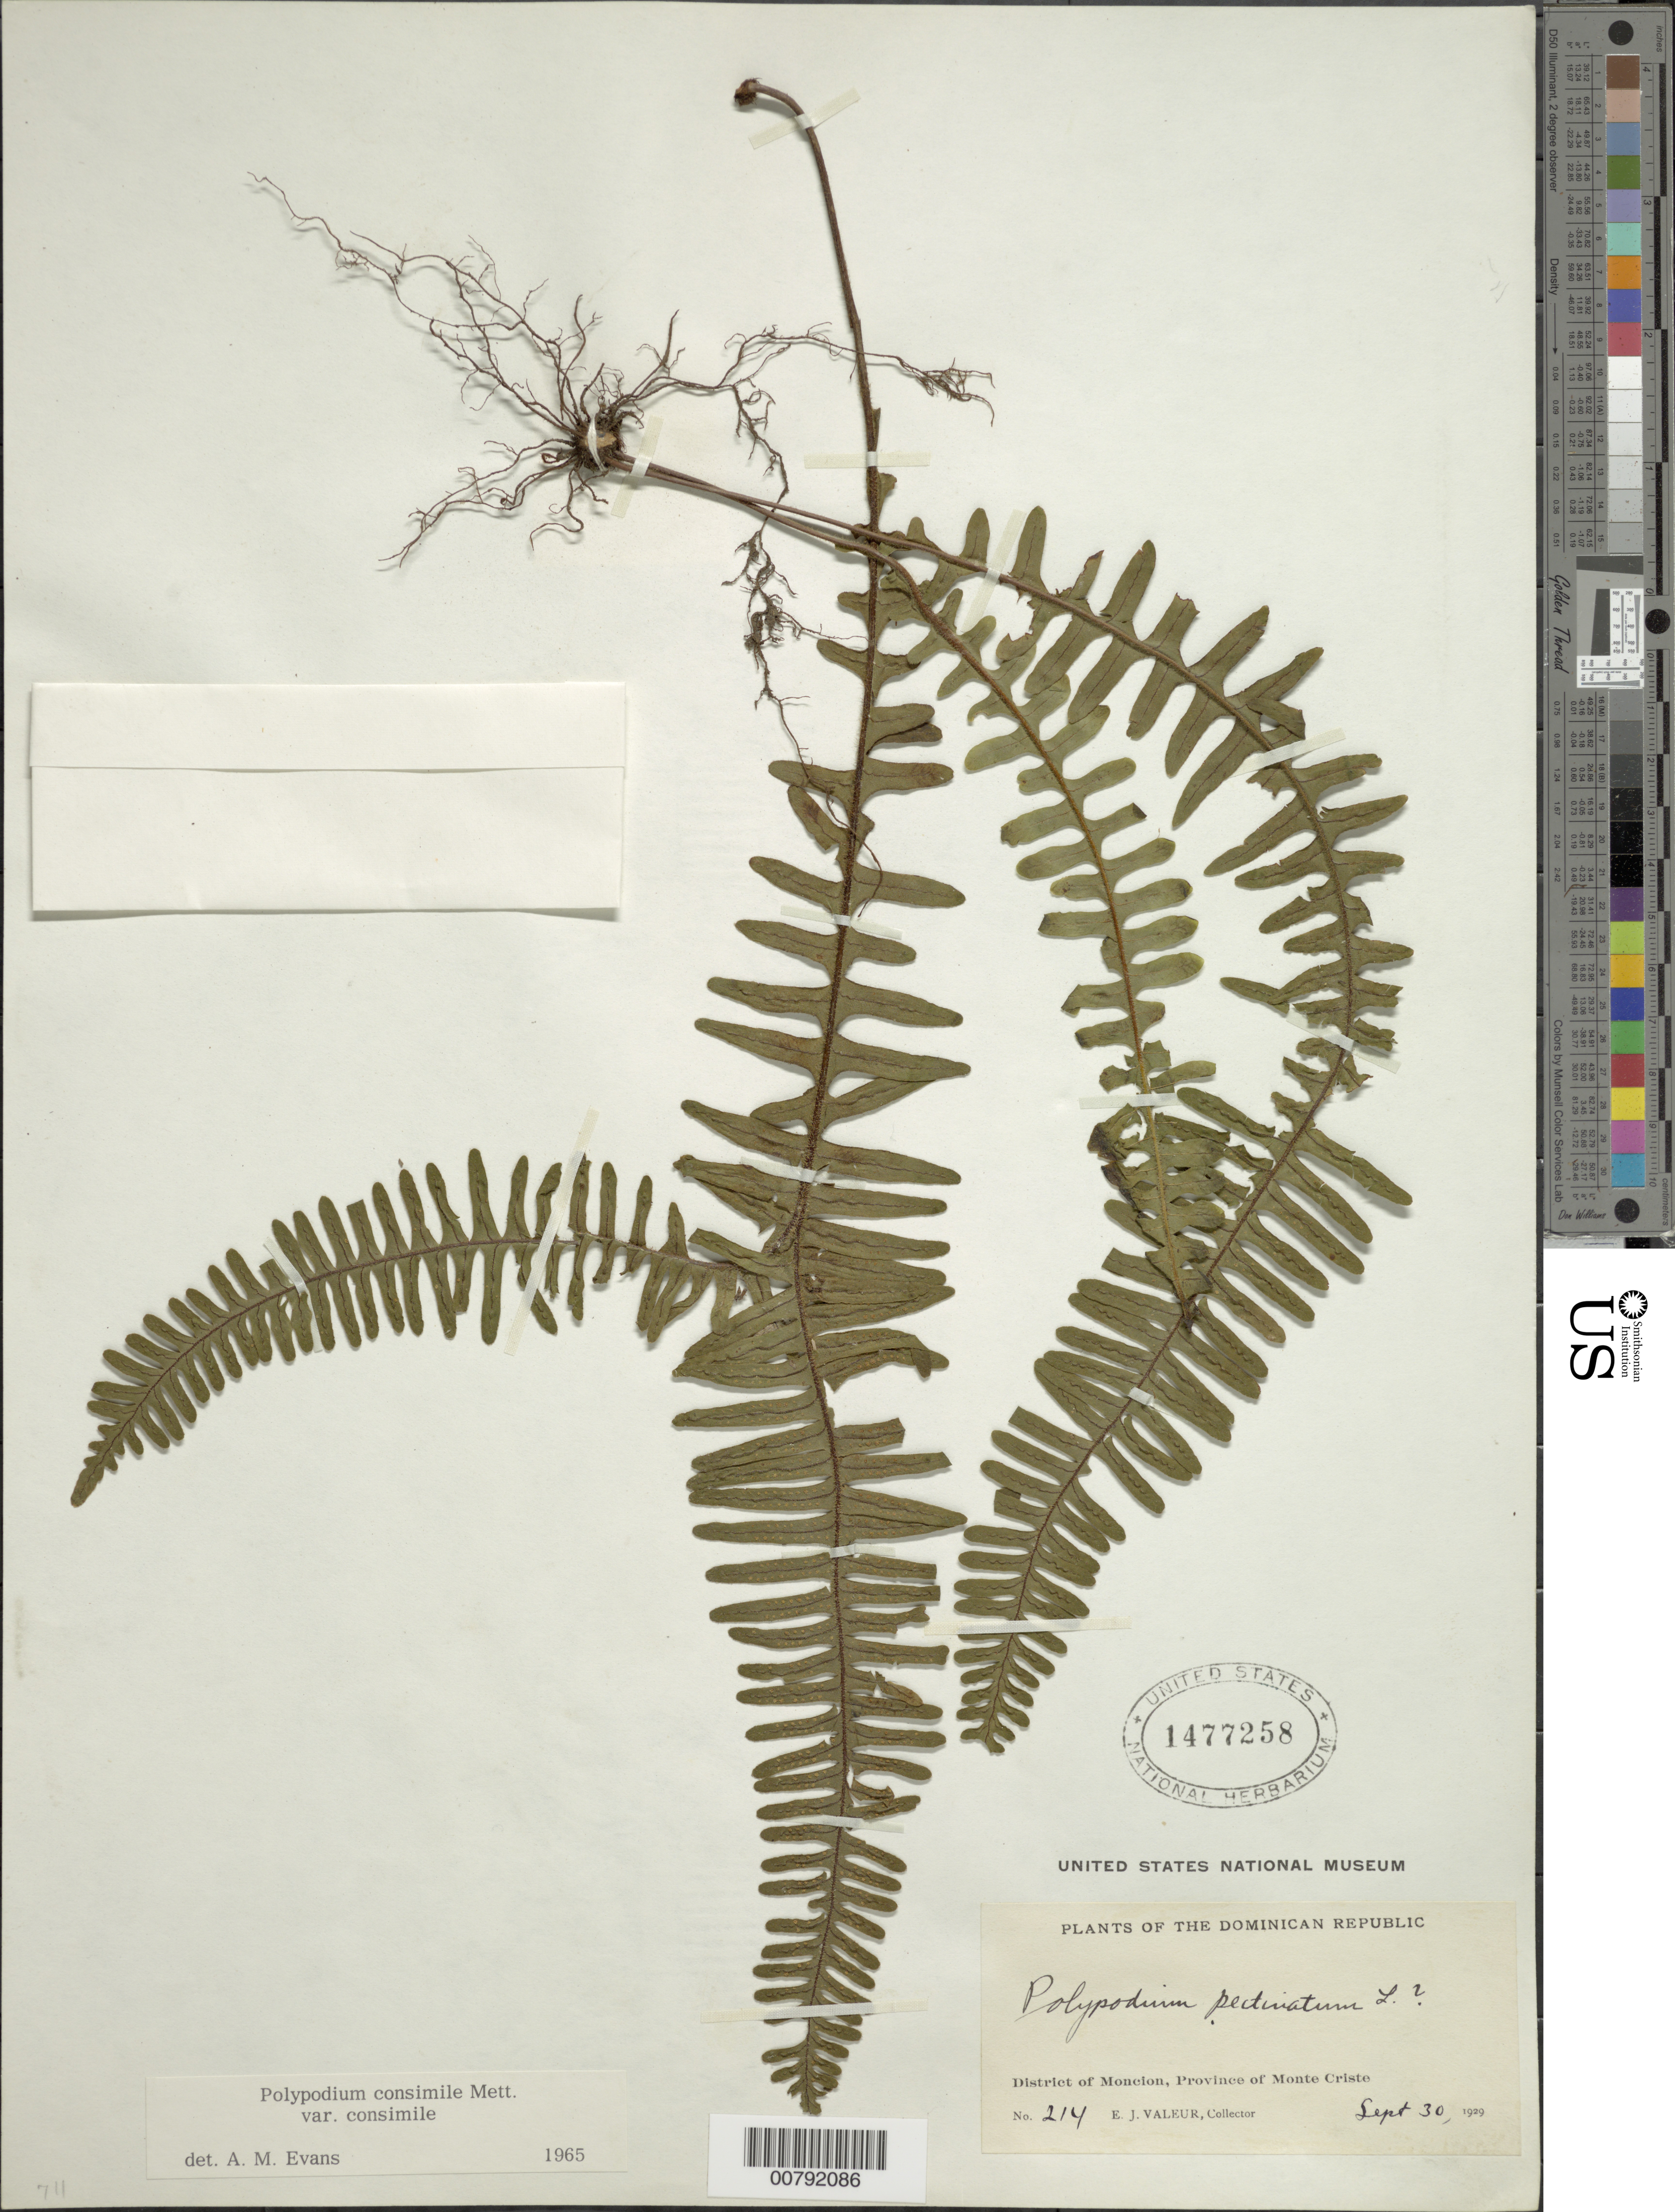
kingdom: Plantae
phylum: Tracheophyta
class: Polypodiopsida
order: Polypodiales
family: Polypodiaceae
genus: Pecluma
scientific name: Pecluma consimilis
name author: (Mett.) M.G. Price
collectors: E. Valeur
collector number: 214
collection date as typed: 30 Sep 1929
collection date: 1929-09-30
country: Dominican Republic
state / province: Monte Cristi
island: Hispaniola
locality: Distr. of Moncion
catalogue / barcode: US 1477258